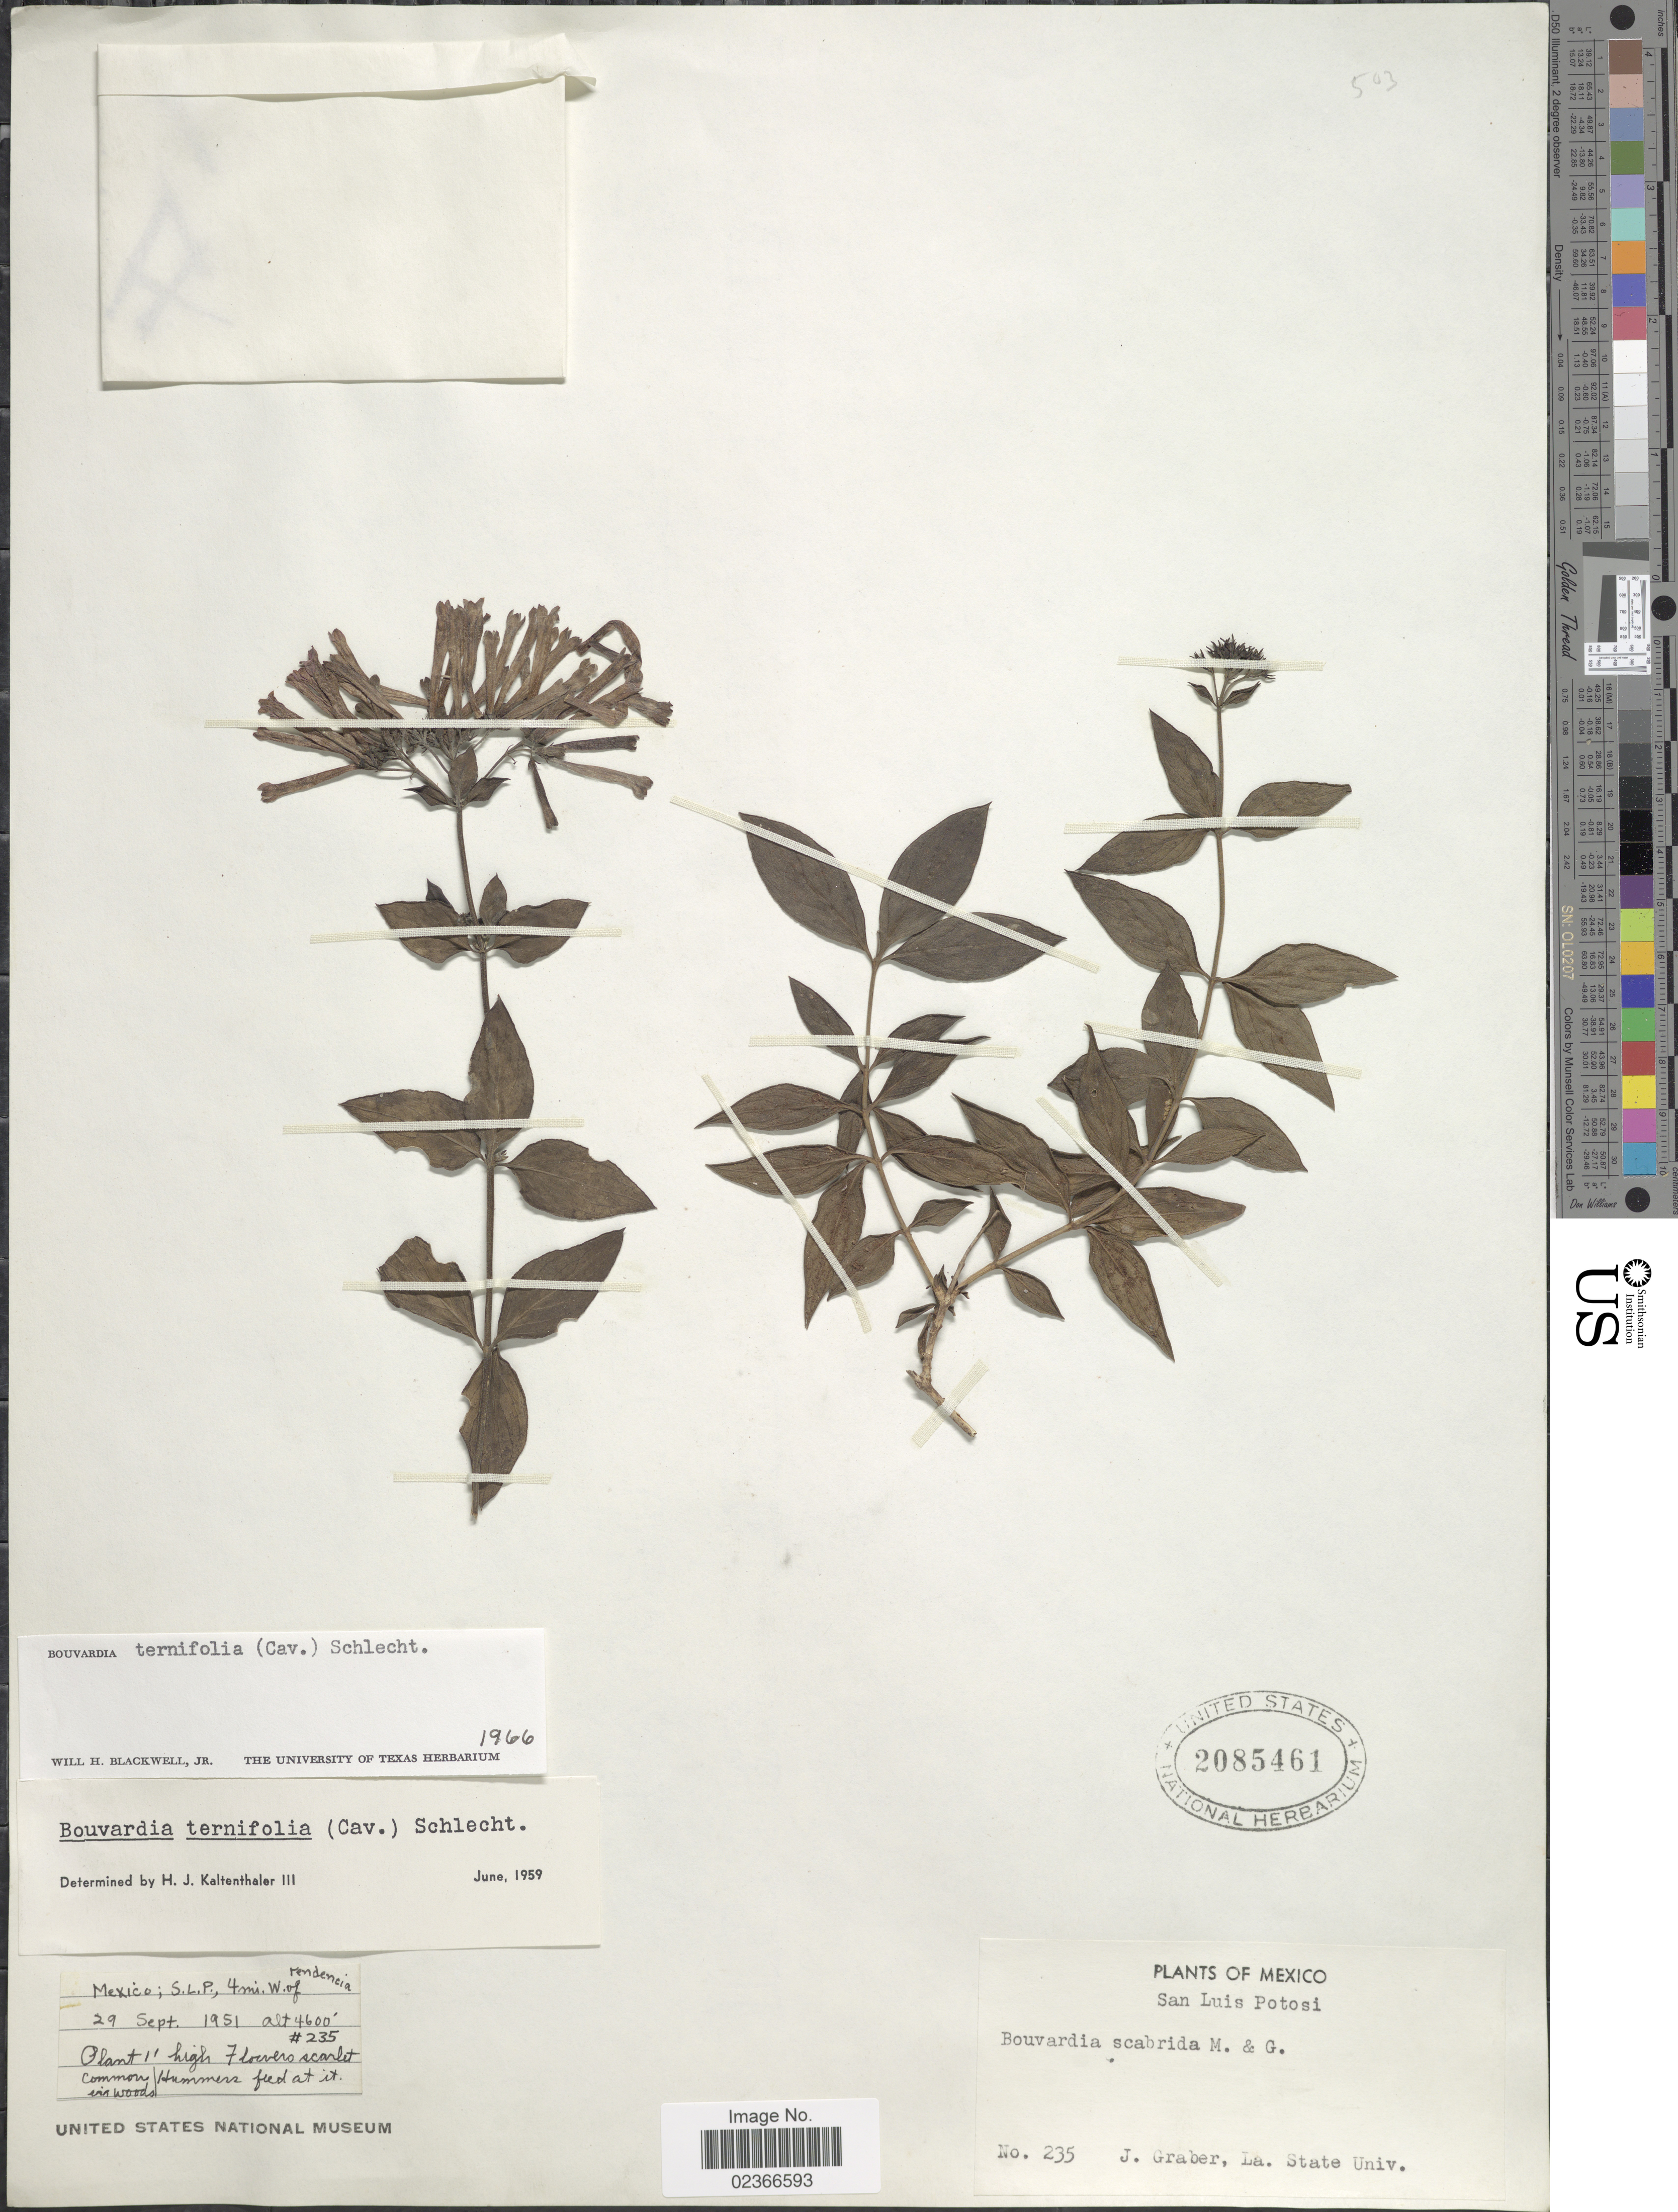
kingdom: Plantae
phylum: Tracheophyta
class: Magnoliopsida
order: Gentianales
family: Rubiaceae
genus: Bouvardia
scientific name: Bouvardia ternifolia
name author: (Cav.) Schltdl.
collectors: J. Graber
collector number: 235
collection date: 1951-09-29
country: Mexico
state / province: San Luis Potosí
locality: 4 mi. W of Pendencia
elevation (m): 1402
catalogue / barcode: US 2085461